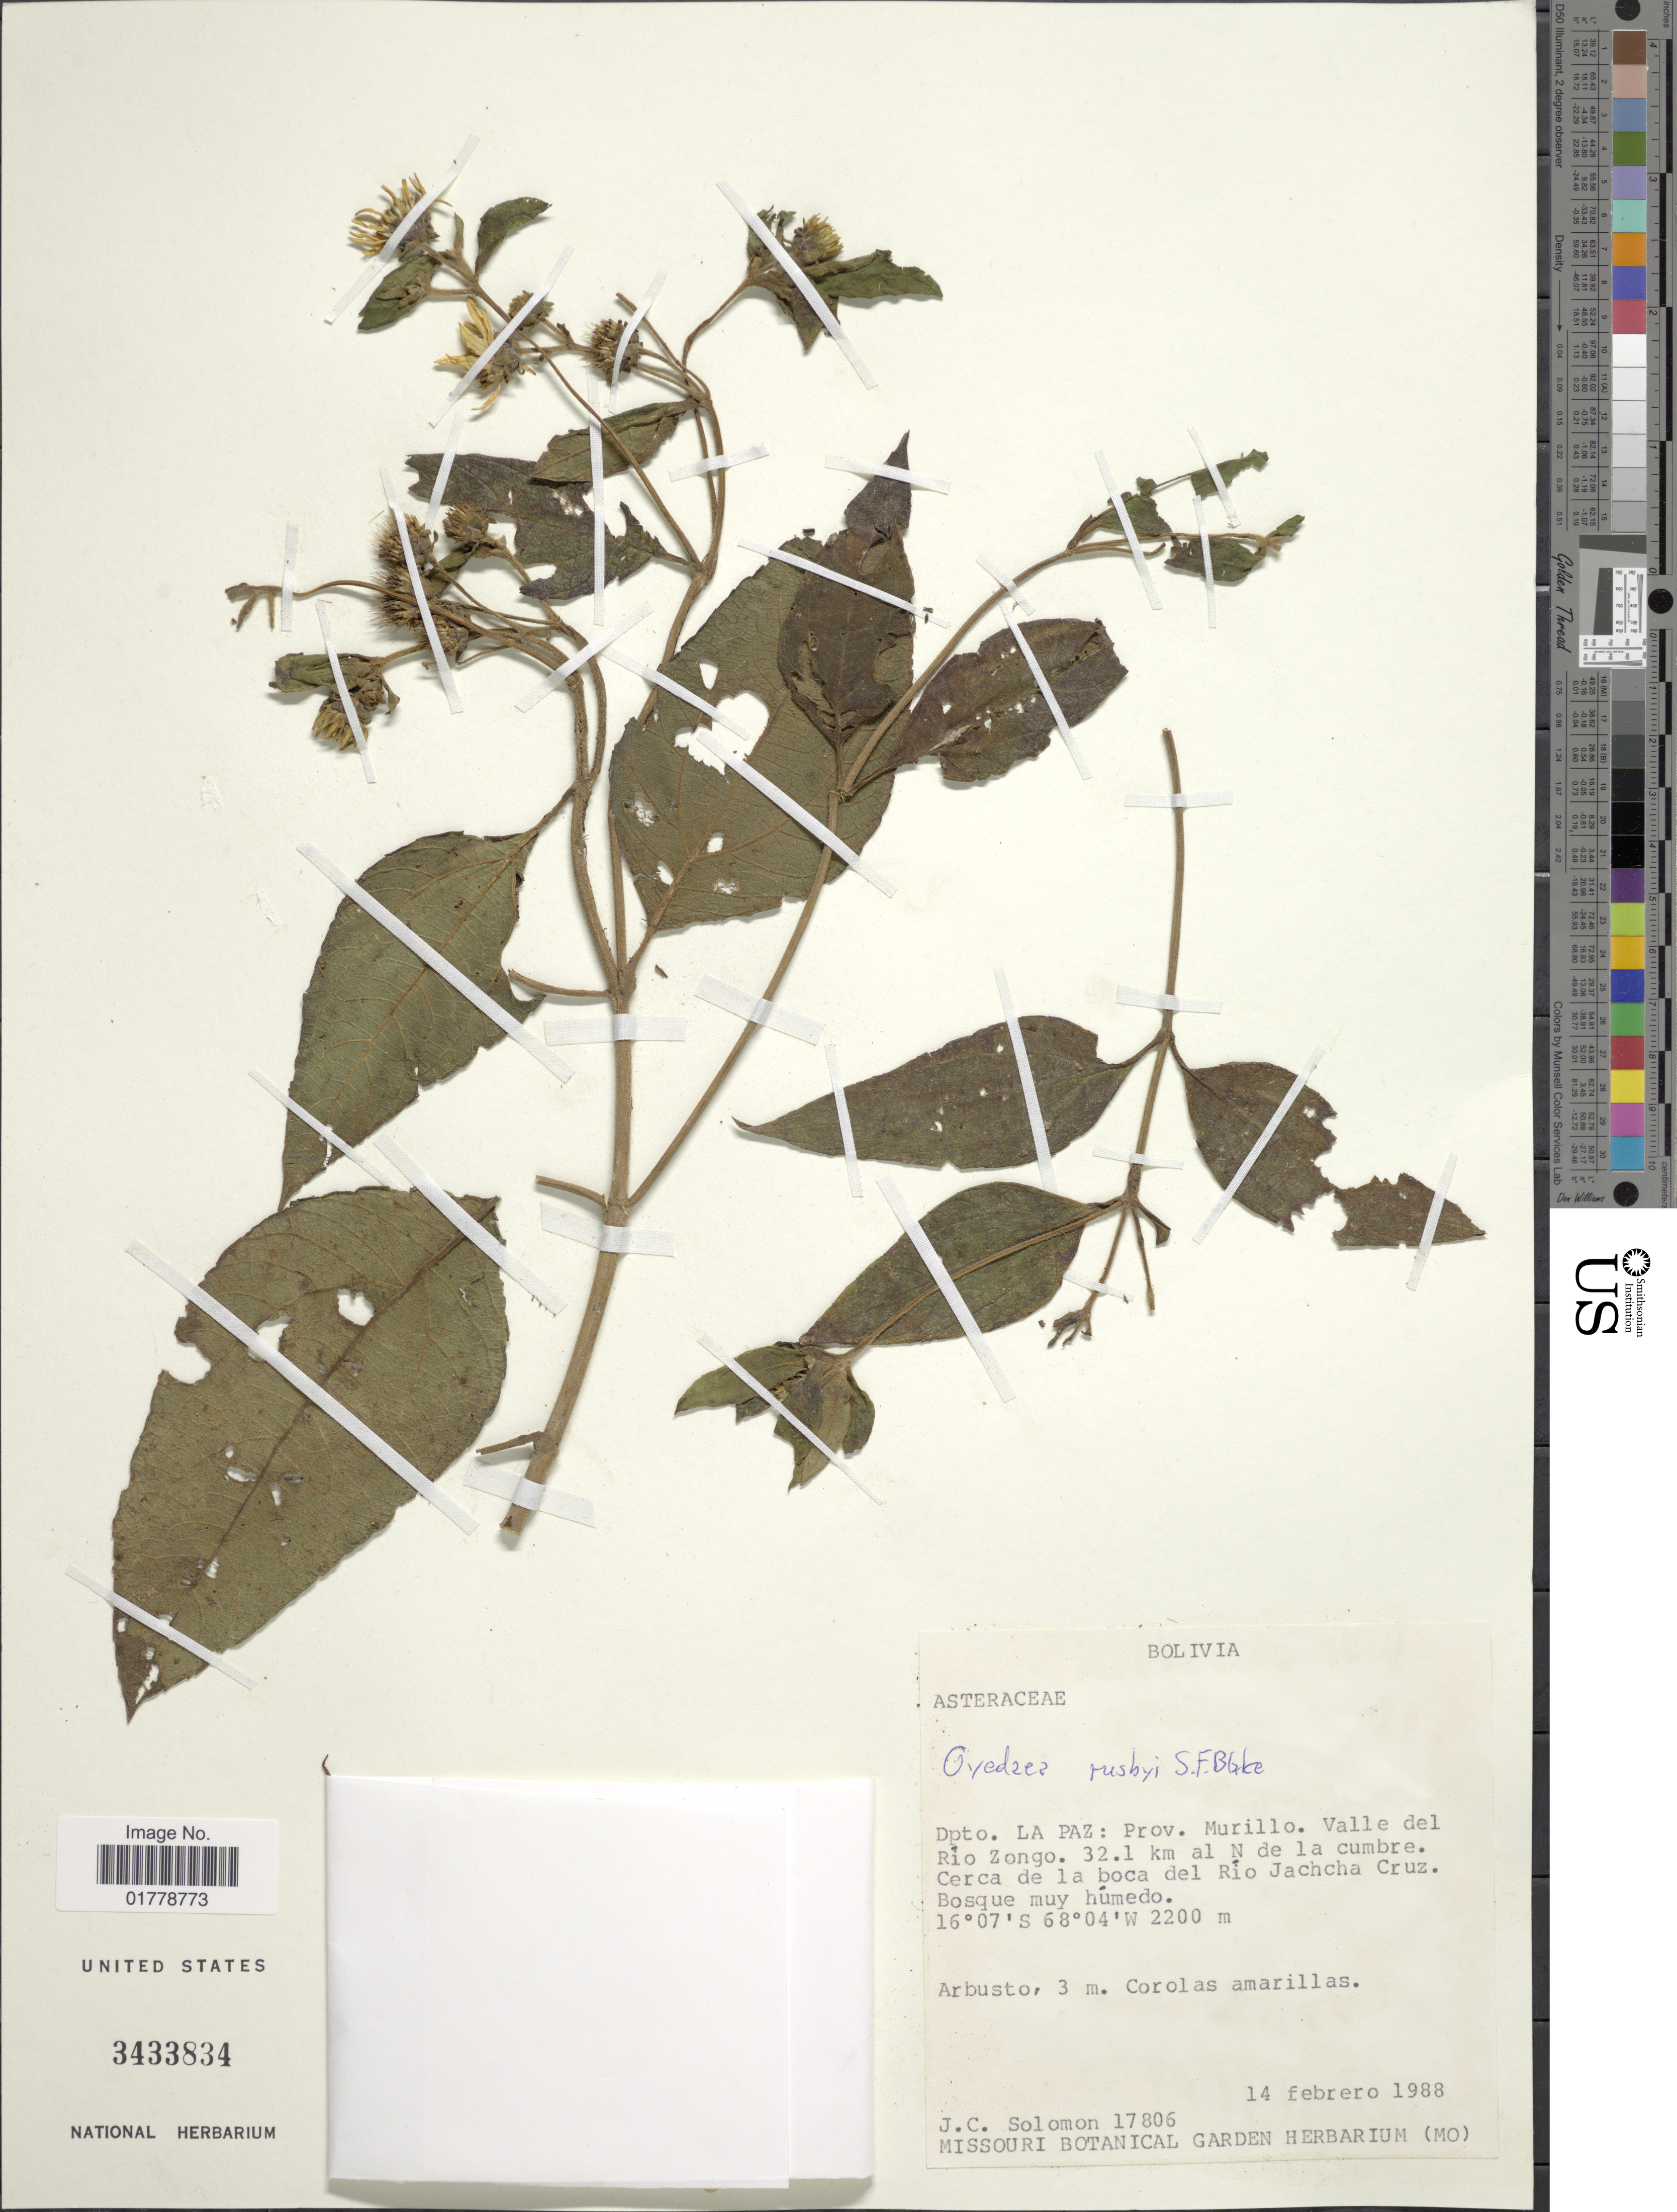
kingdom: Plantae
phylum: Tracheophyta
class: Magnoliopsida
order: Asterales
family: Asteraceae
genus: Oyedaea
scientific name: Oyedaea rusbyi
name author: S.F. Blake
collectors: J. C. Solomon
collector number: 17806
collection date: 1988-02-14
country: Bolivia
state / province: La Paz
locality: Dpto. La Paz: Prov. Murillo. Valle del Río Zongo. 32.1 km al N de la cumbre. Cerca de la boca del Río Jachcha Cruz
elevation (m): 2200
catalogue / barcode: US 3433834